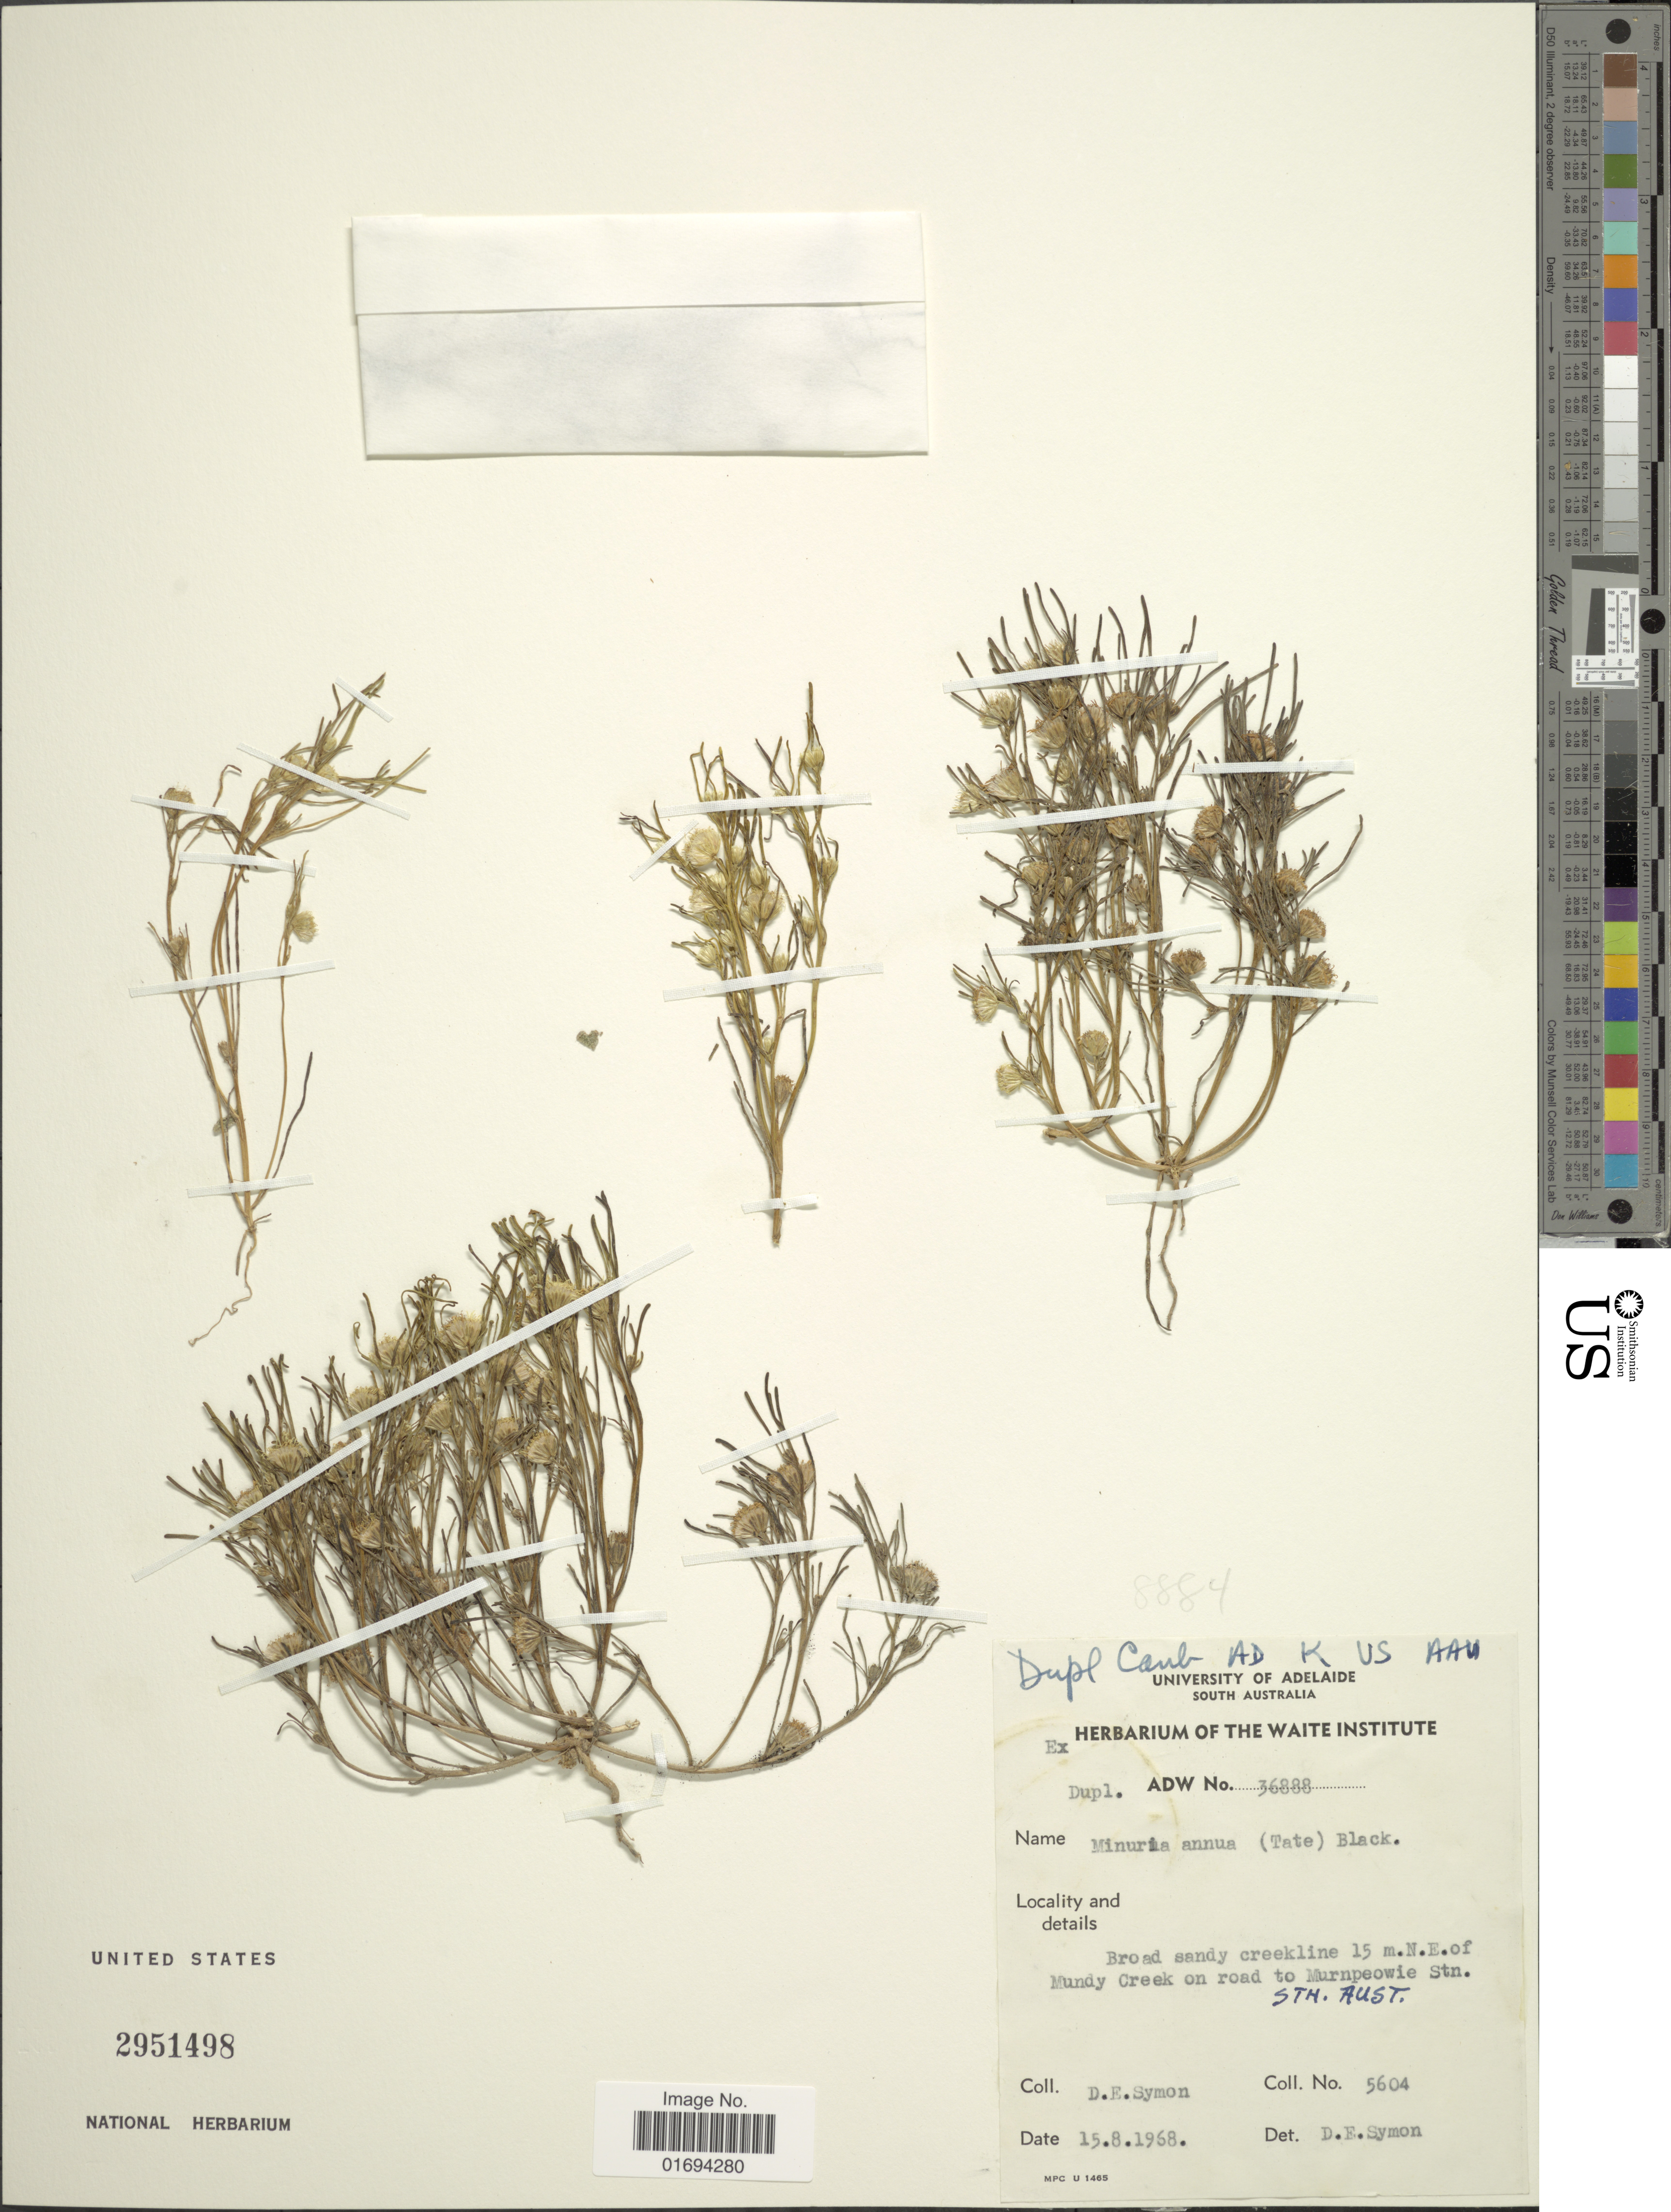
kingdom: Plantae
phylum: Tracheophyta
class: Magnoliopsida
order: Asterales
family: Asteraceae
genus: Minuria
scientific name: Minuria annua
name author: (Tate) J.M. Black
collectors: D. Symon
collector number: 5604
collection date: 1968-08-15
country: Australia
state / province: South Australia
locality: Broad sandy creekline 15 m. N. E. of Mundy Creek on road to Murnpeowie Stn.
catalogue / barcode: US 2951498